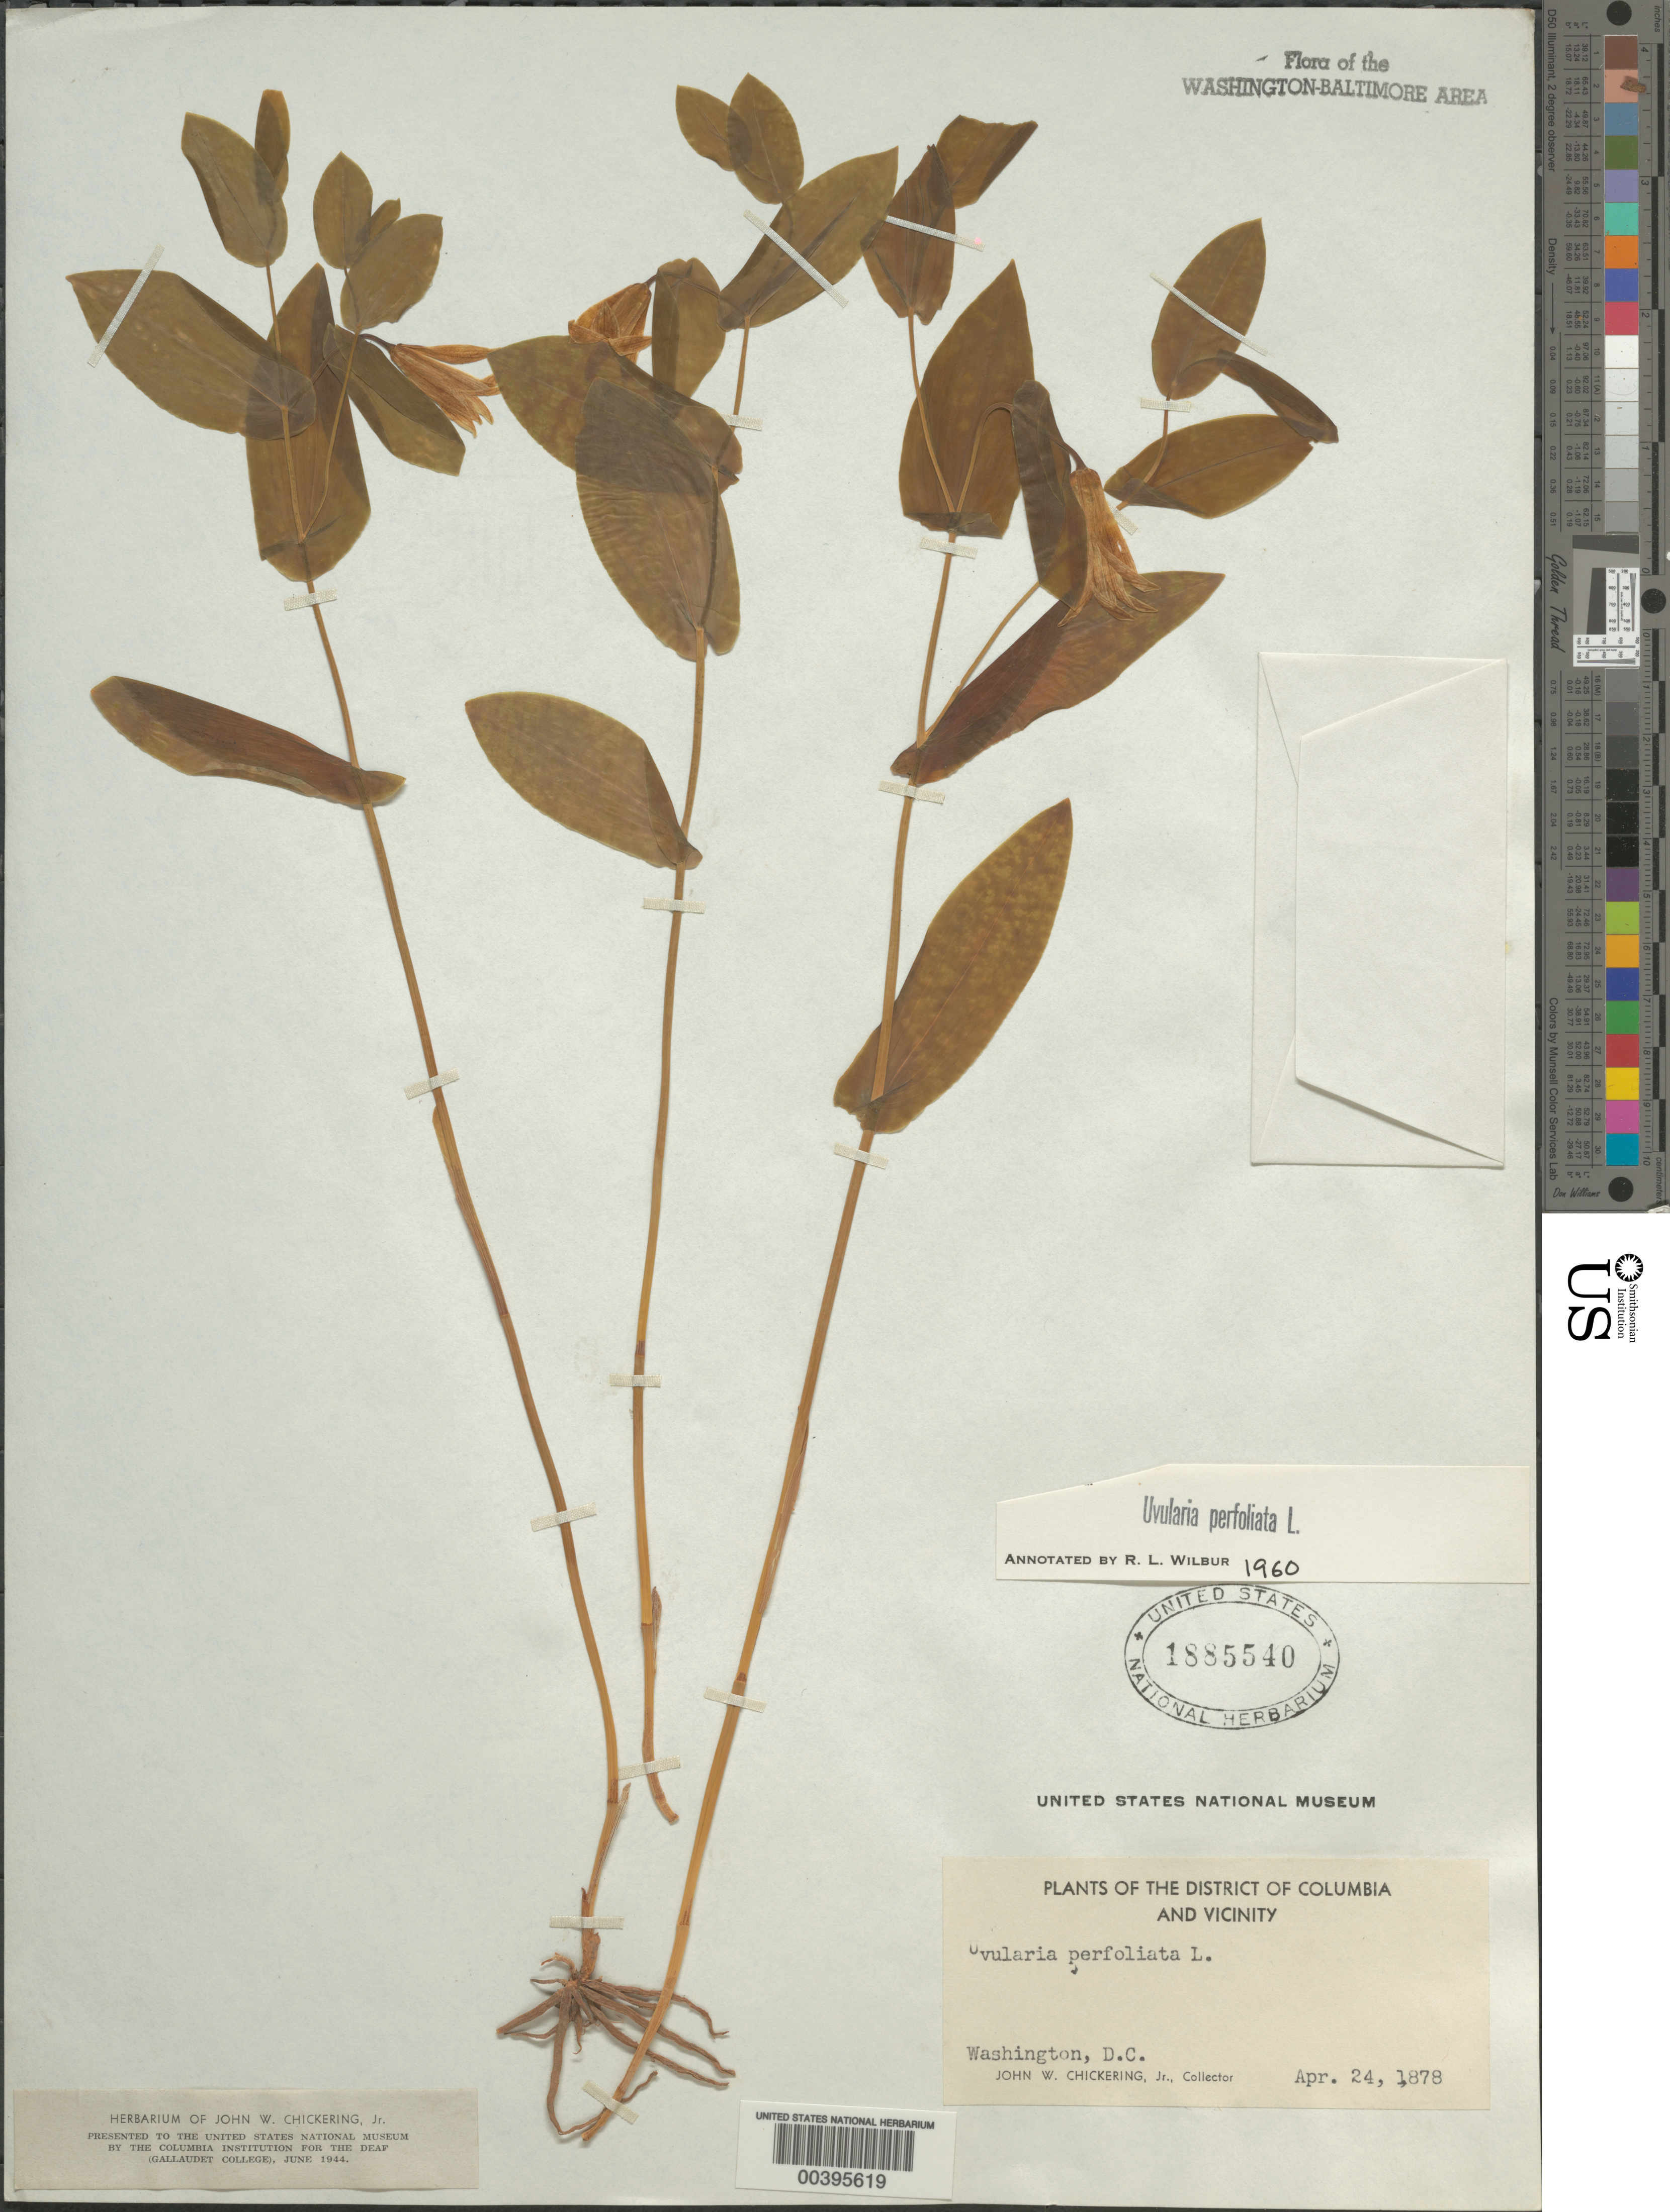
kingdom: Plantae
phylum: Tracheophyta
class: Liliopsida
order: Liliales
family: Colchicaceae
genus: Uvularia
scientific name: Uvularia perfoliata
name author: L.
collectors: J. Chickering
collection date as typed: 24 Apr 1878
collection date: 1878-04-24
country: United States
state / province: District of Columbia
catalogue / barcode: US 1885540